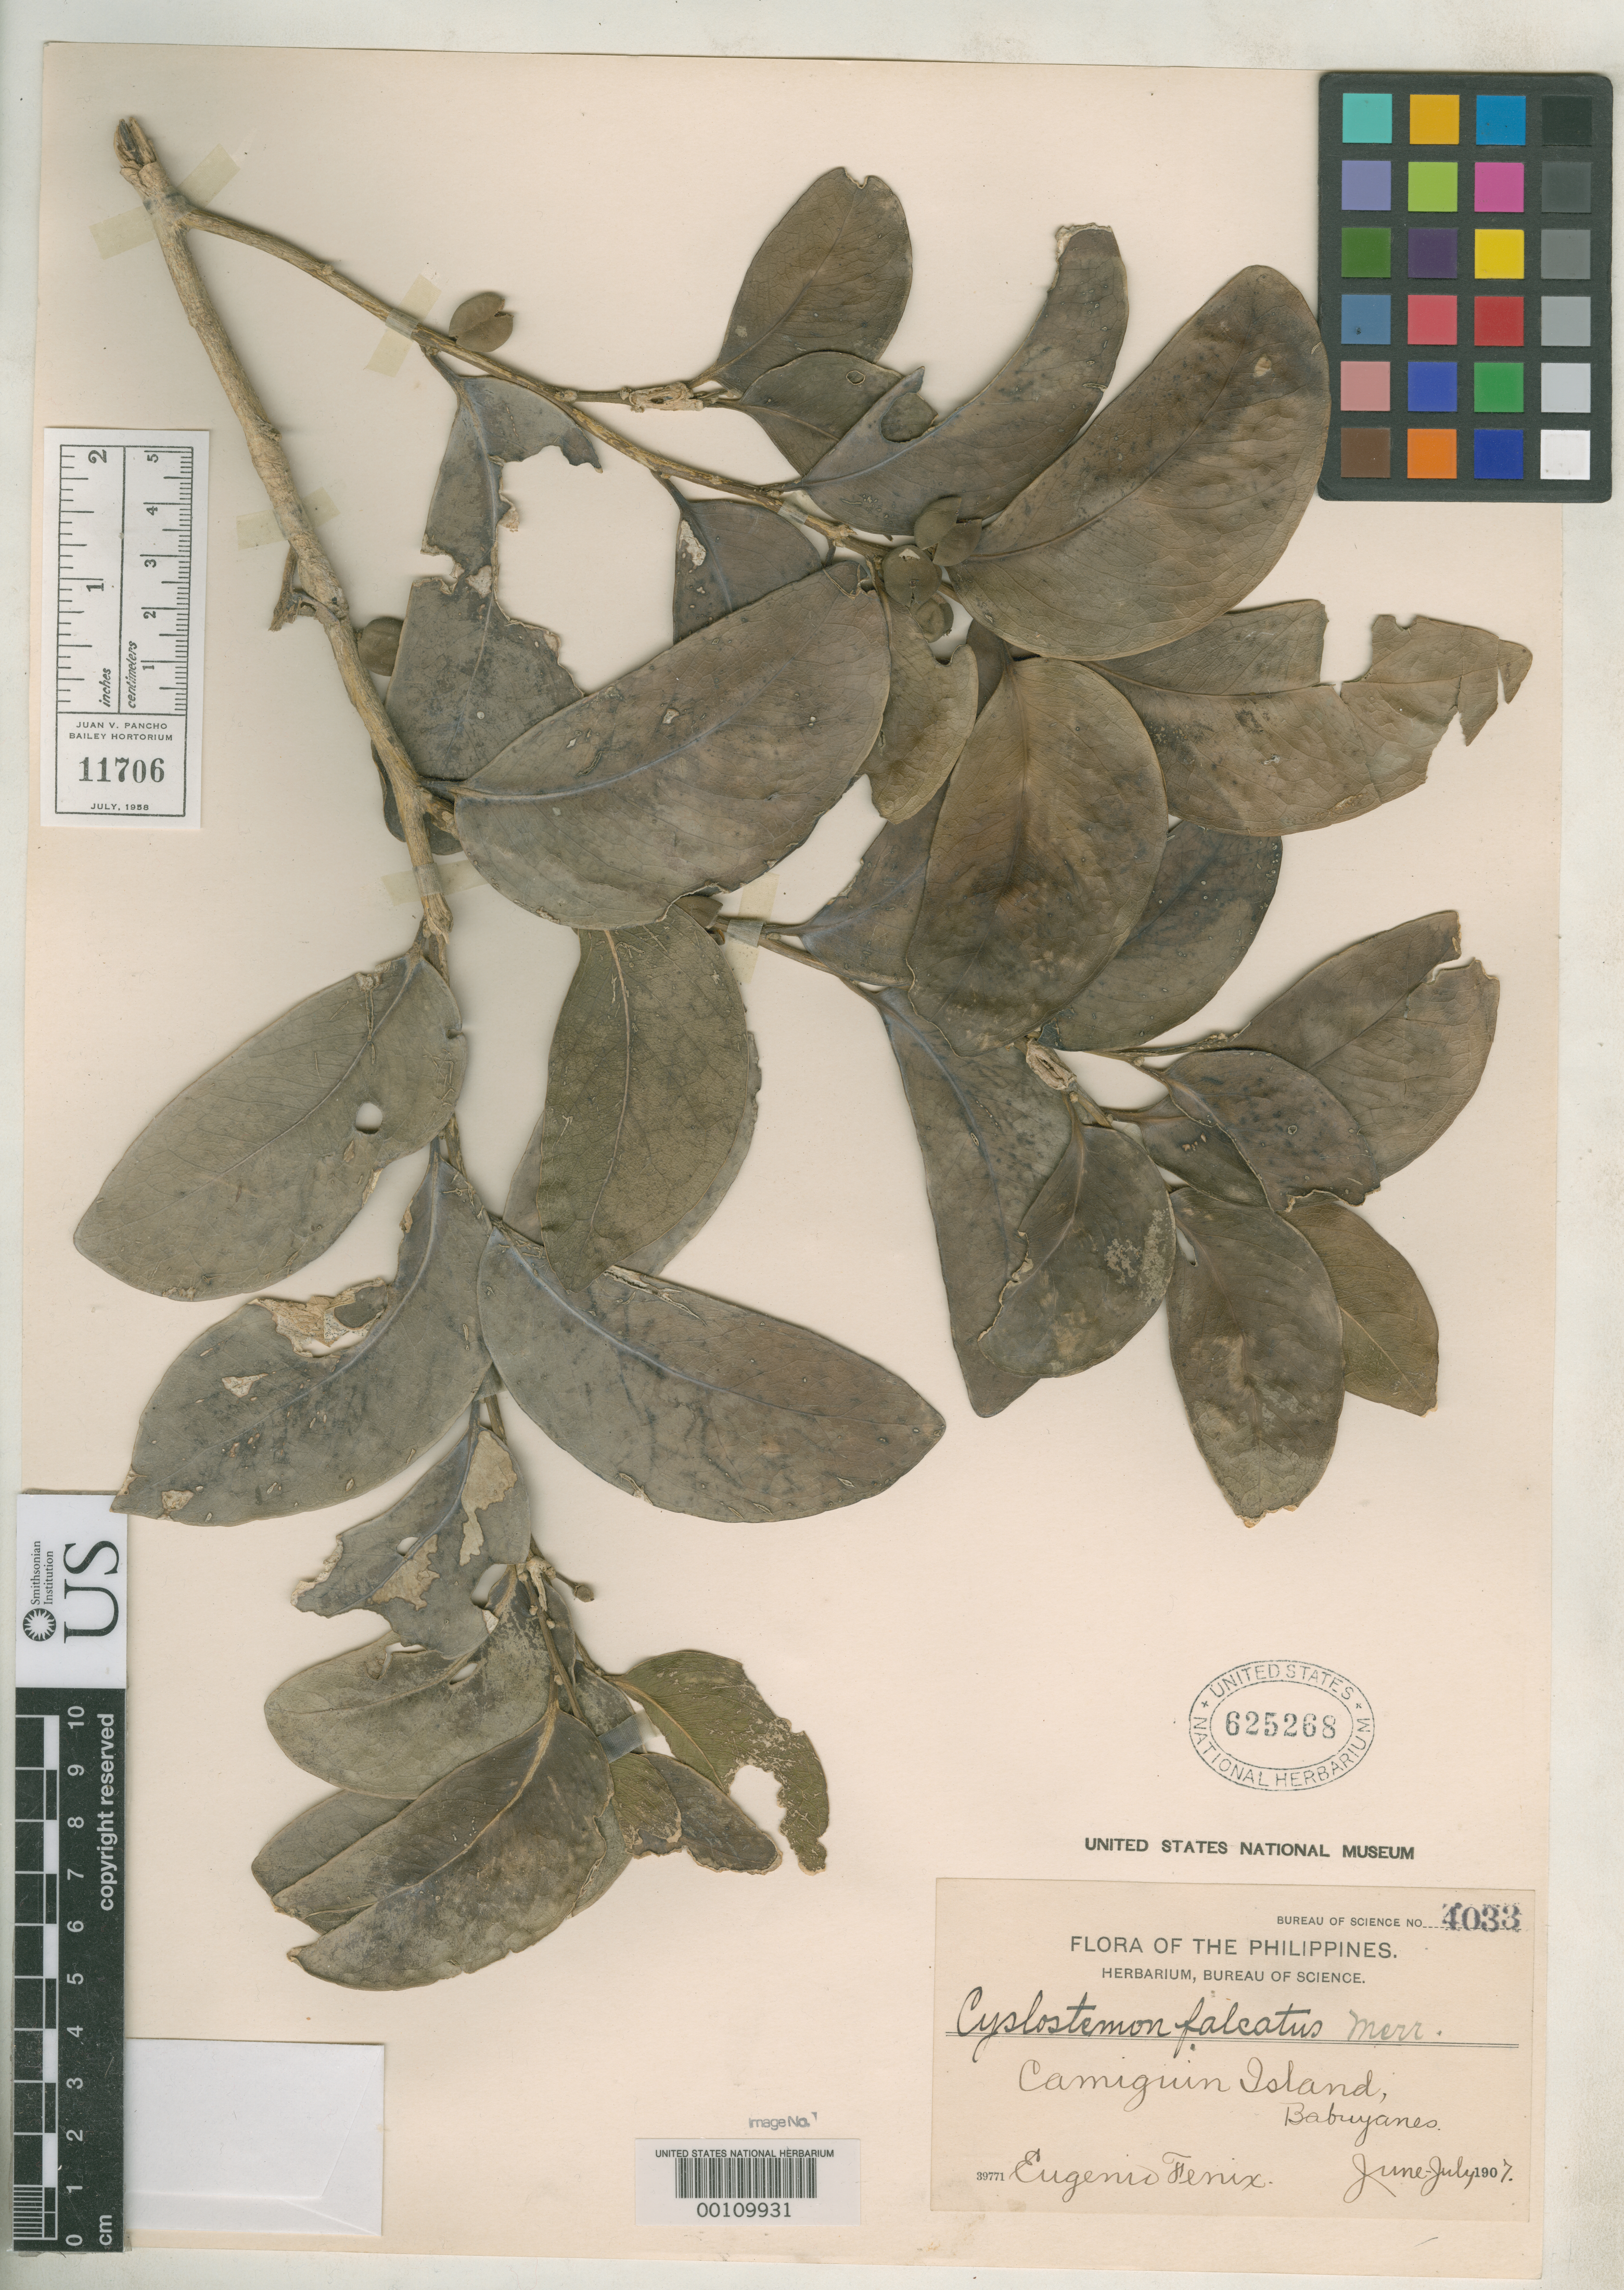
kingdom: Plantae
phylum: Tracheophyta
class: Magnoliopsida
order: Malpighiales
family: Putranjivaceae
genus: Cyclostemon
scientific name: Cyclostemon falcatus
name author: Merr.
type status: Isotype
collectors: E. Fénix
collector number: Bur. Sci. 4033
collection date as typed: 22 Jun 1907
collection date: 1907-06-22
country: Philippines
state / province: Cagayan Valley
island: Camiguin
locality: Cagayan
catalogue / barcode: US 625268